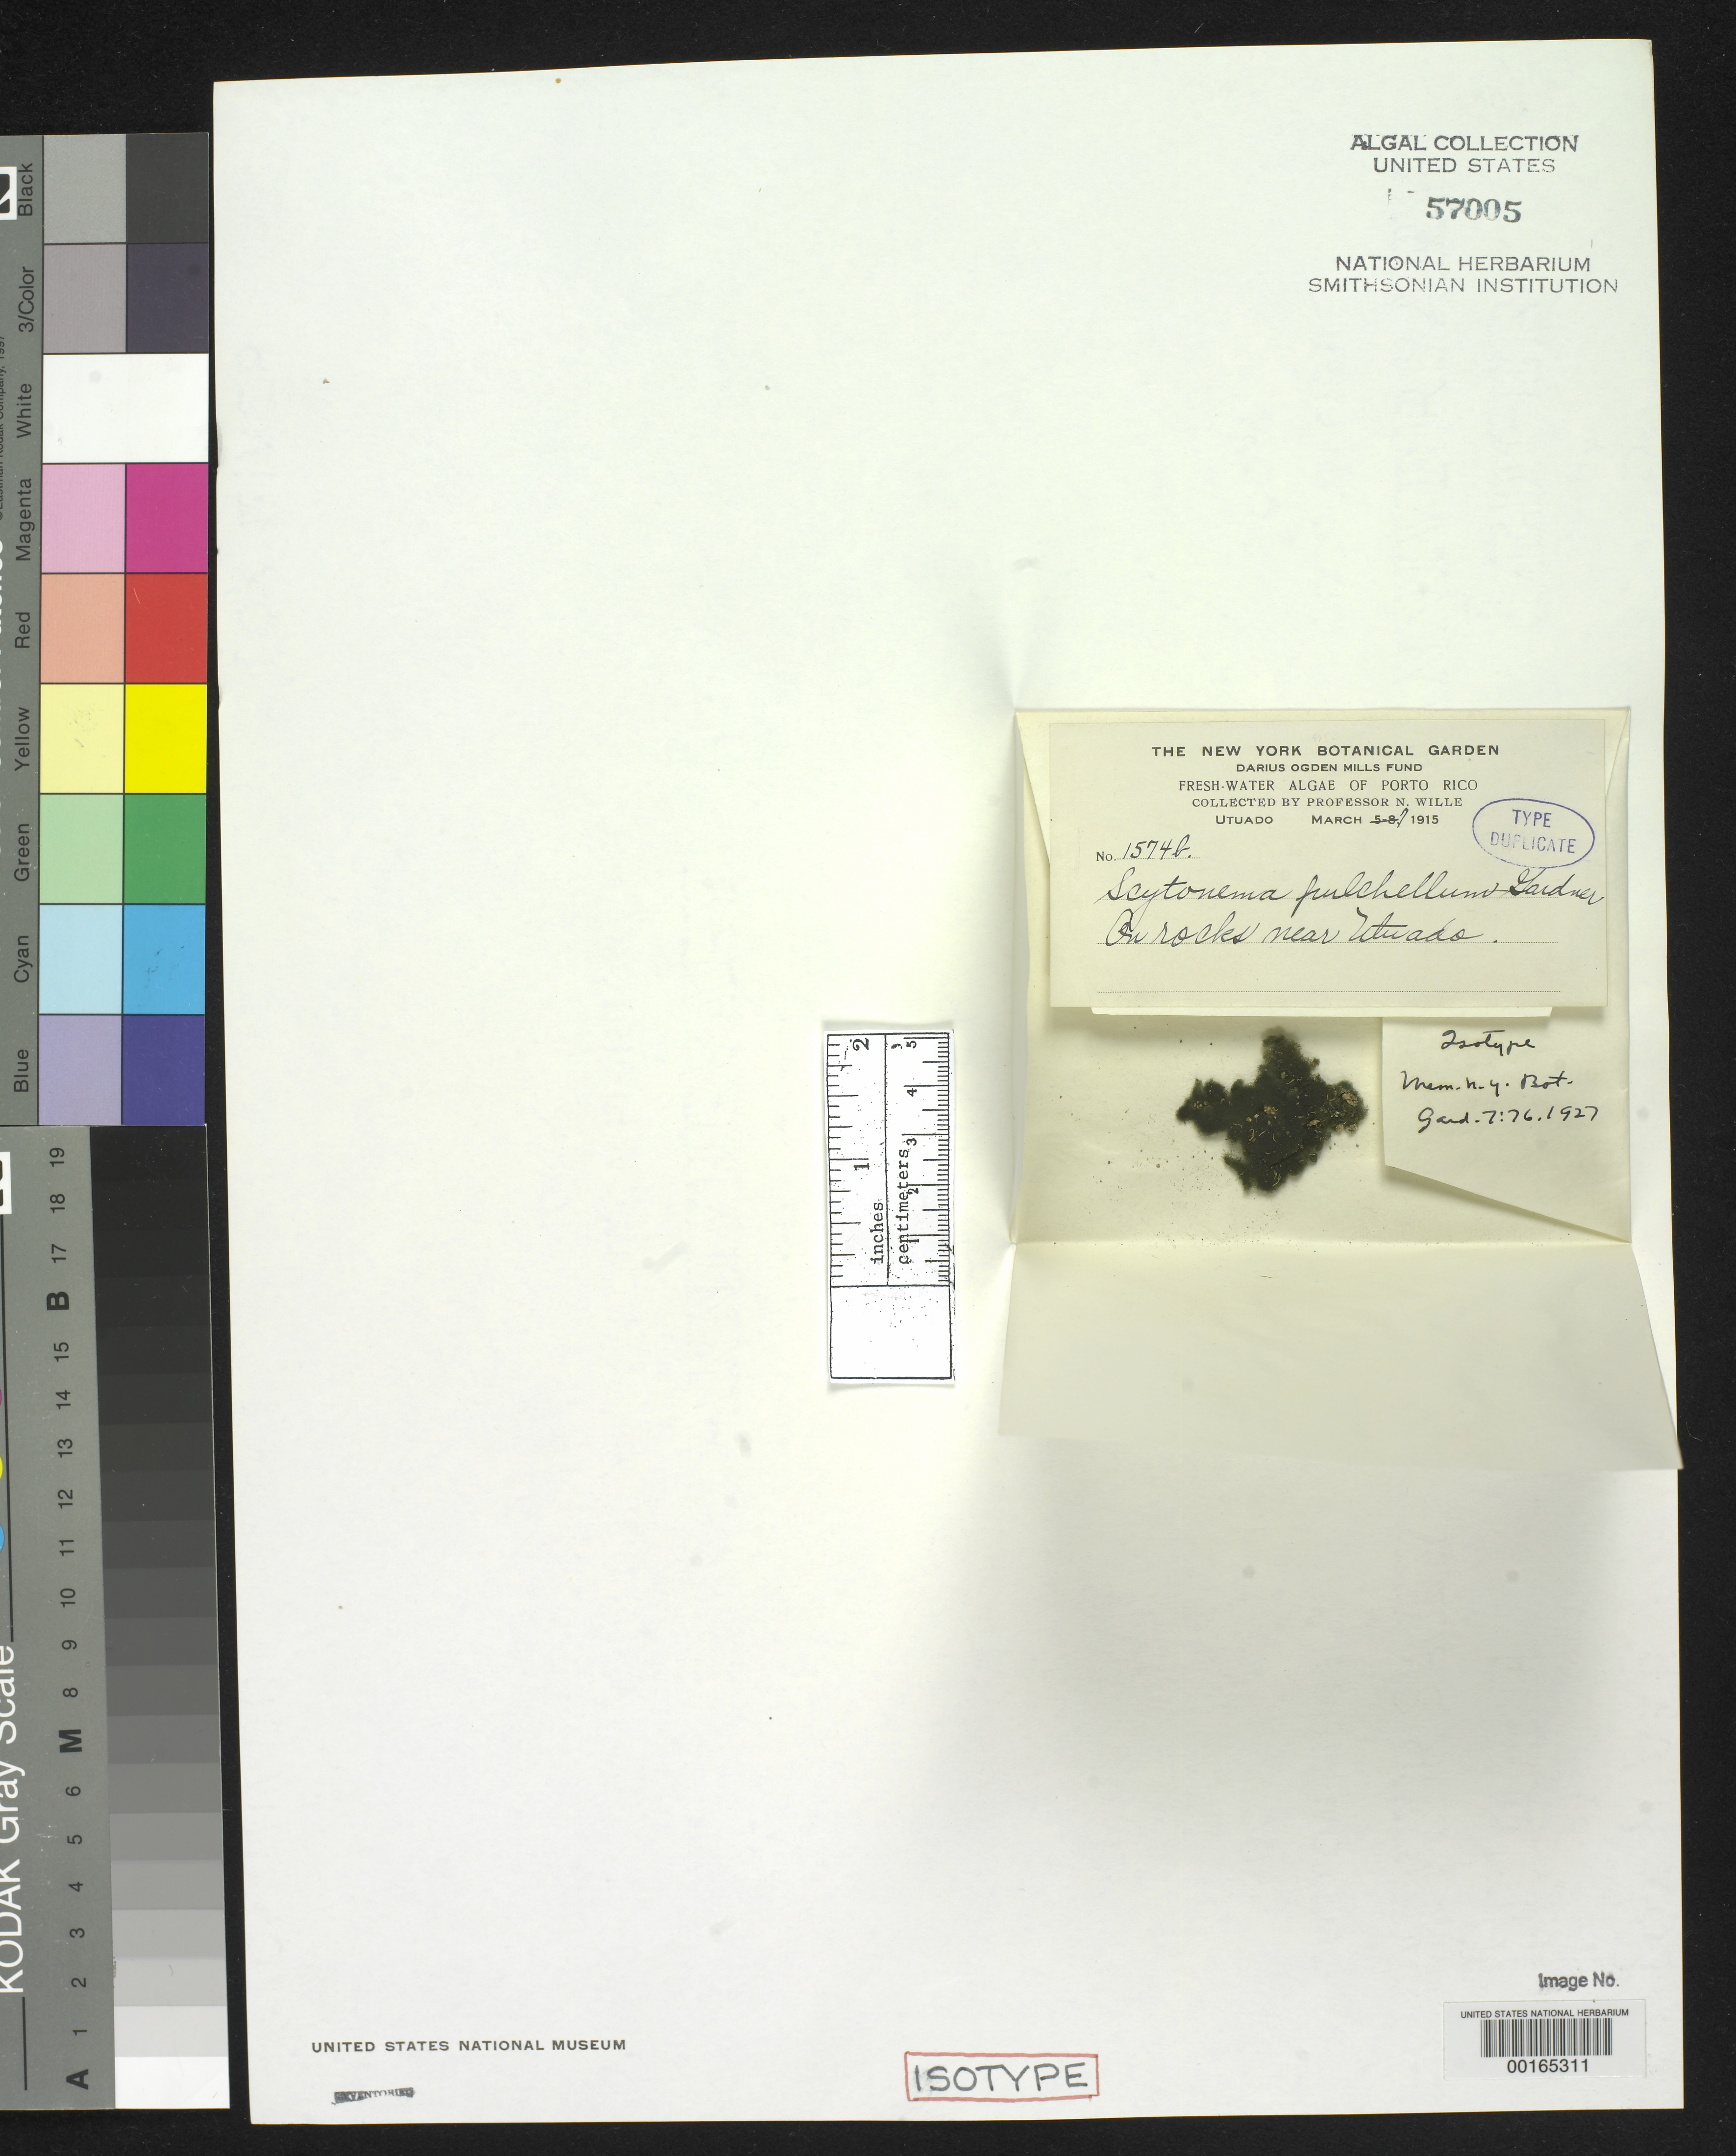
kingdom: Bacteria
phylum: Cyanobacteria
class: Cyanobacteriia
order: Cyanobacteriales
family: Scytonemataceae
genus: Scytonema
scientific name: Scytonema pulchellum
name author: N.L. Gardner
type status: Isotype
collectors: N. Wille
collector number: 1574B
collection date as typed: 07 Mar 1915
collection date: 1915-03-07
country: Puerto Rico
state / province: Utuado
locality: Near Utuado.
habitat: On rocks.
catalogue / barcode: US 57005